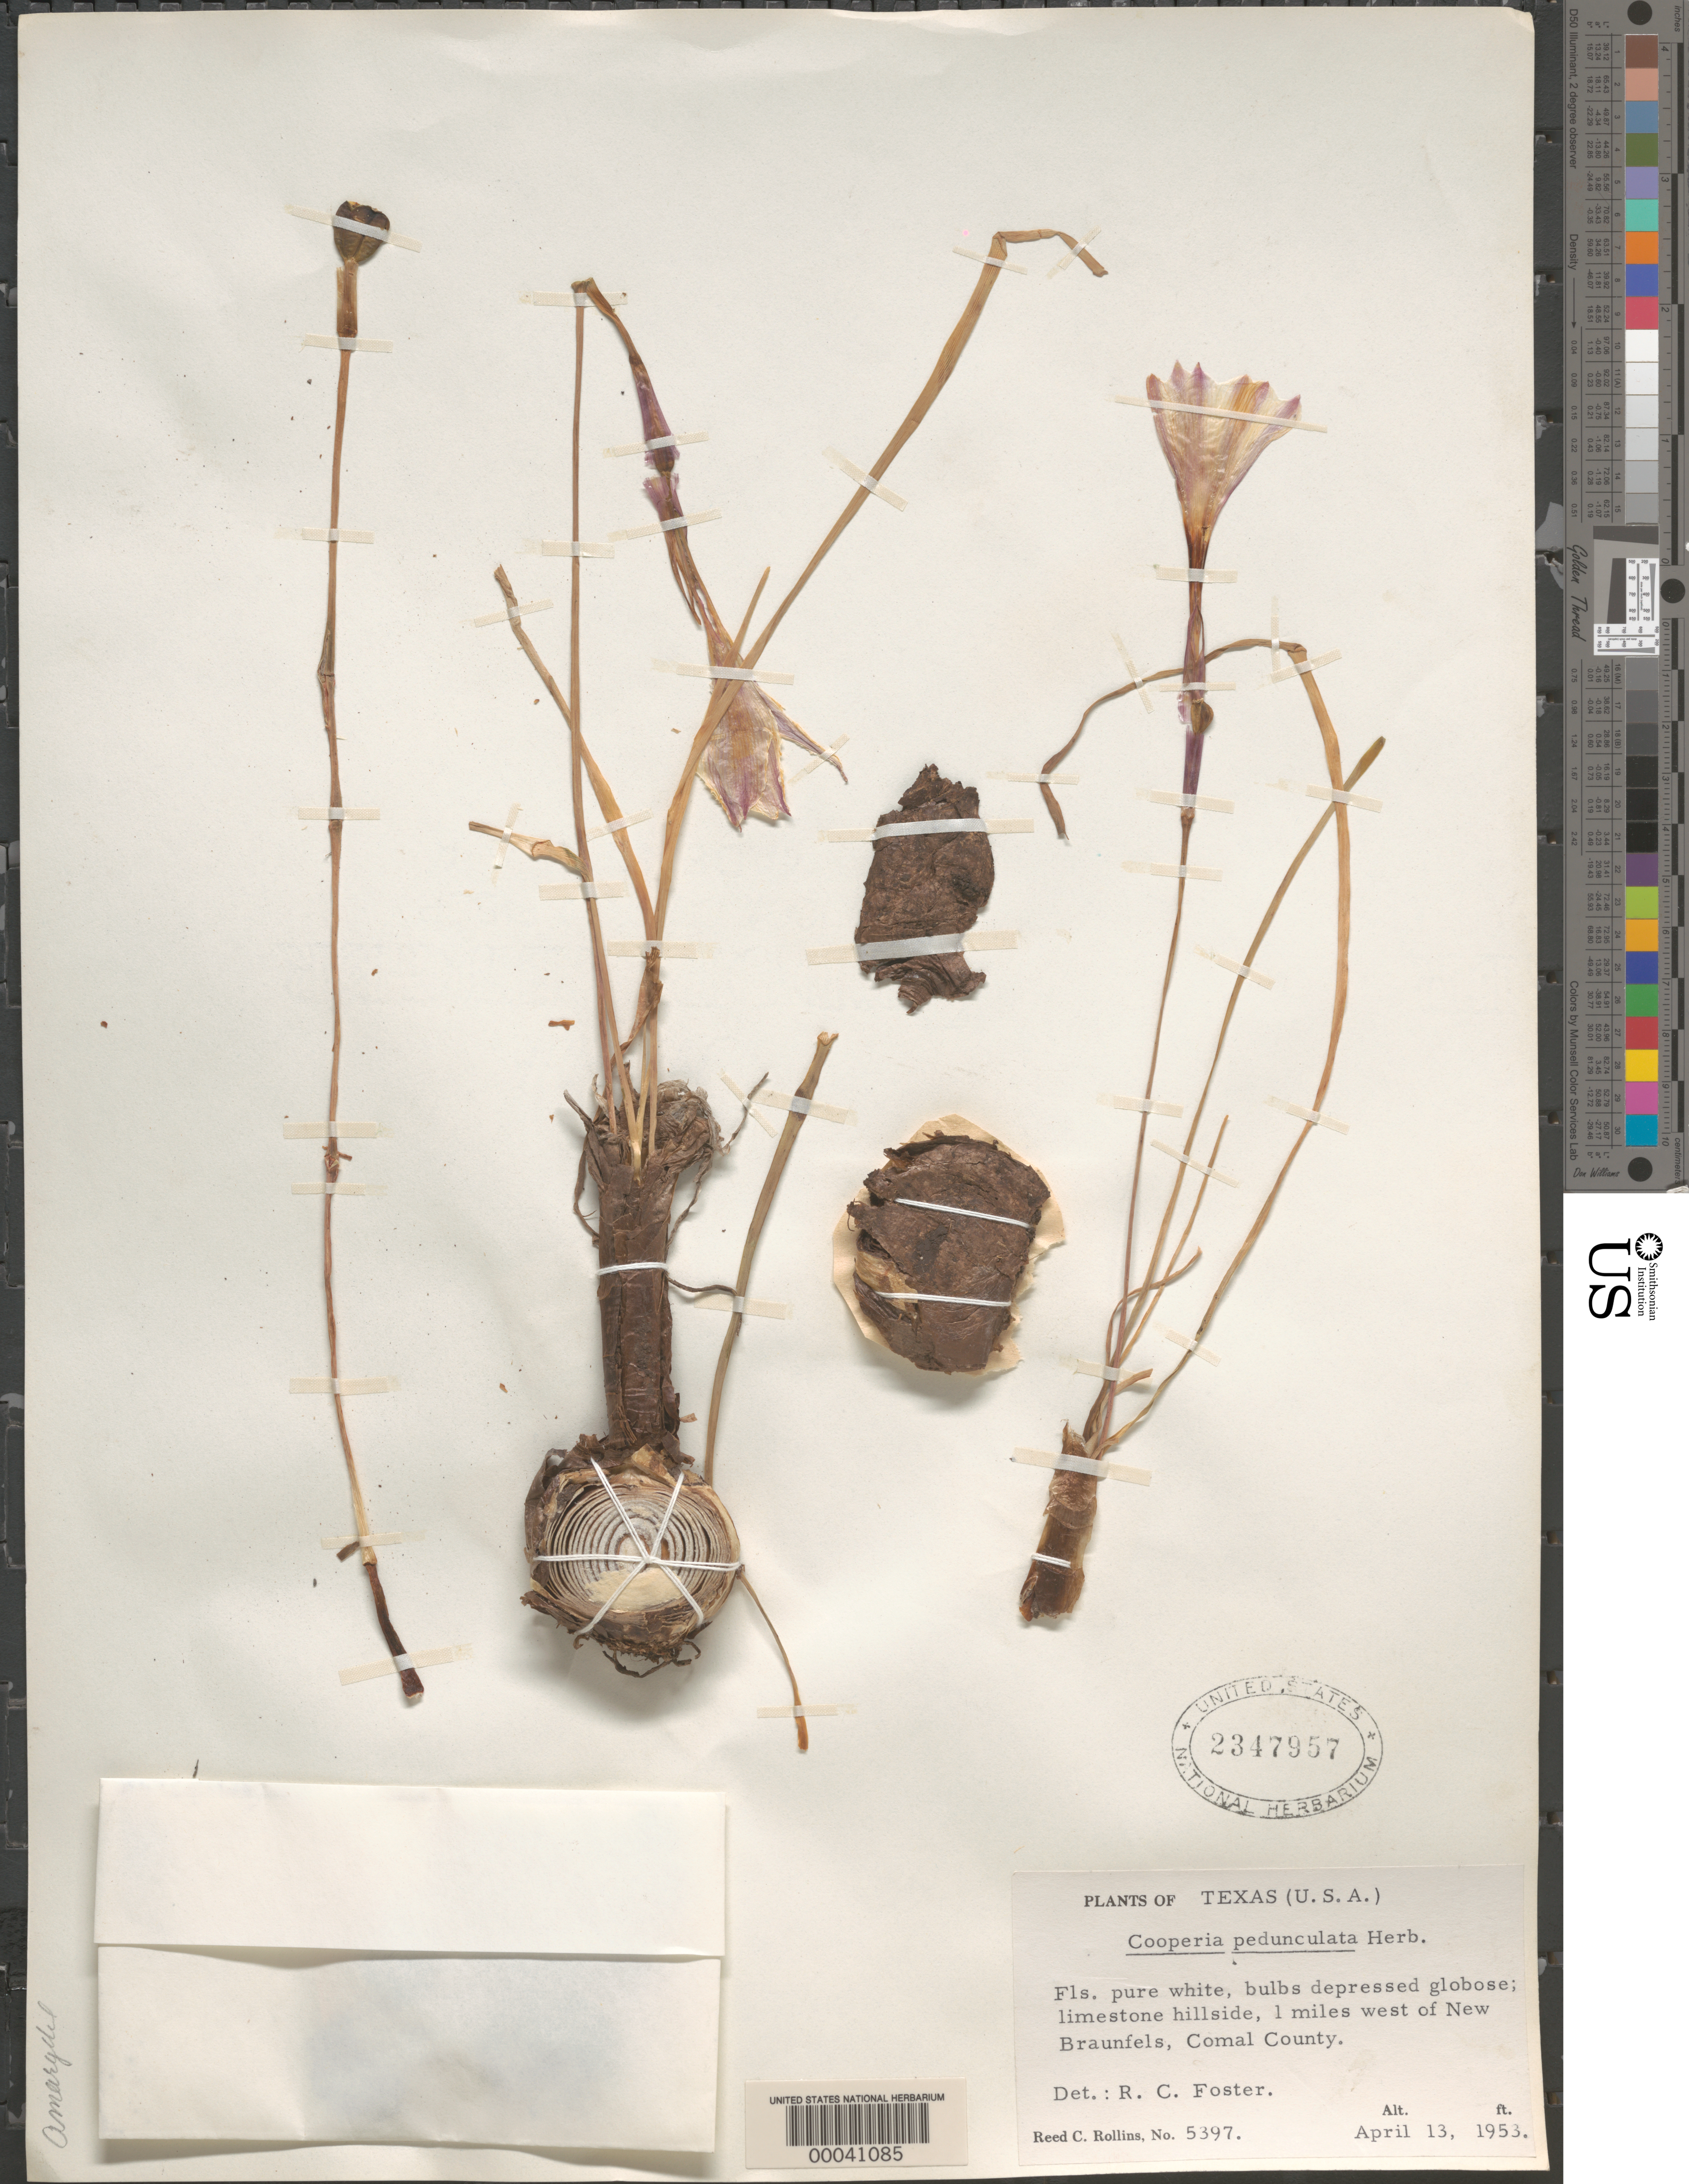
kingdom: Plantae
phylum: Tracheophyta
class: Liliopsida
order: Asparagales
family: Amaryllidaceae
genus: Zephyranthes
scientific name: Zephyranthes drummondii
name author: D. Don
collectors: R. C. Rollins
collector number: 5397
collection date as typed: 13 Apr 1953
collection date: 1953-04-13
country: United States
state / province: Texas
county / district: Comal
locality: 1 mi. w of new braunfels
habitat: Limestone hillside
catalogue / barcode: US 2347957